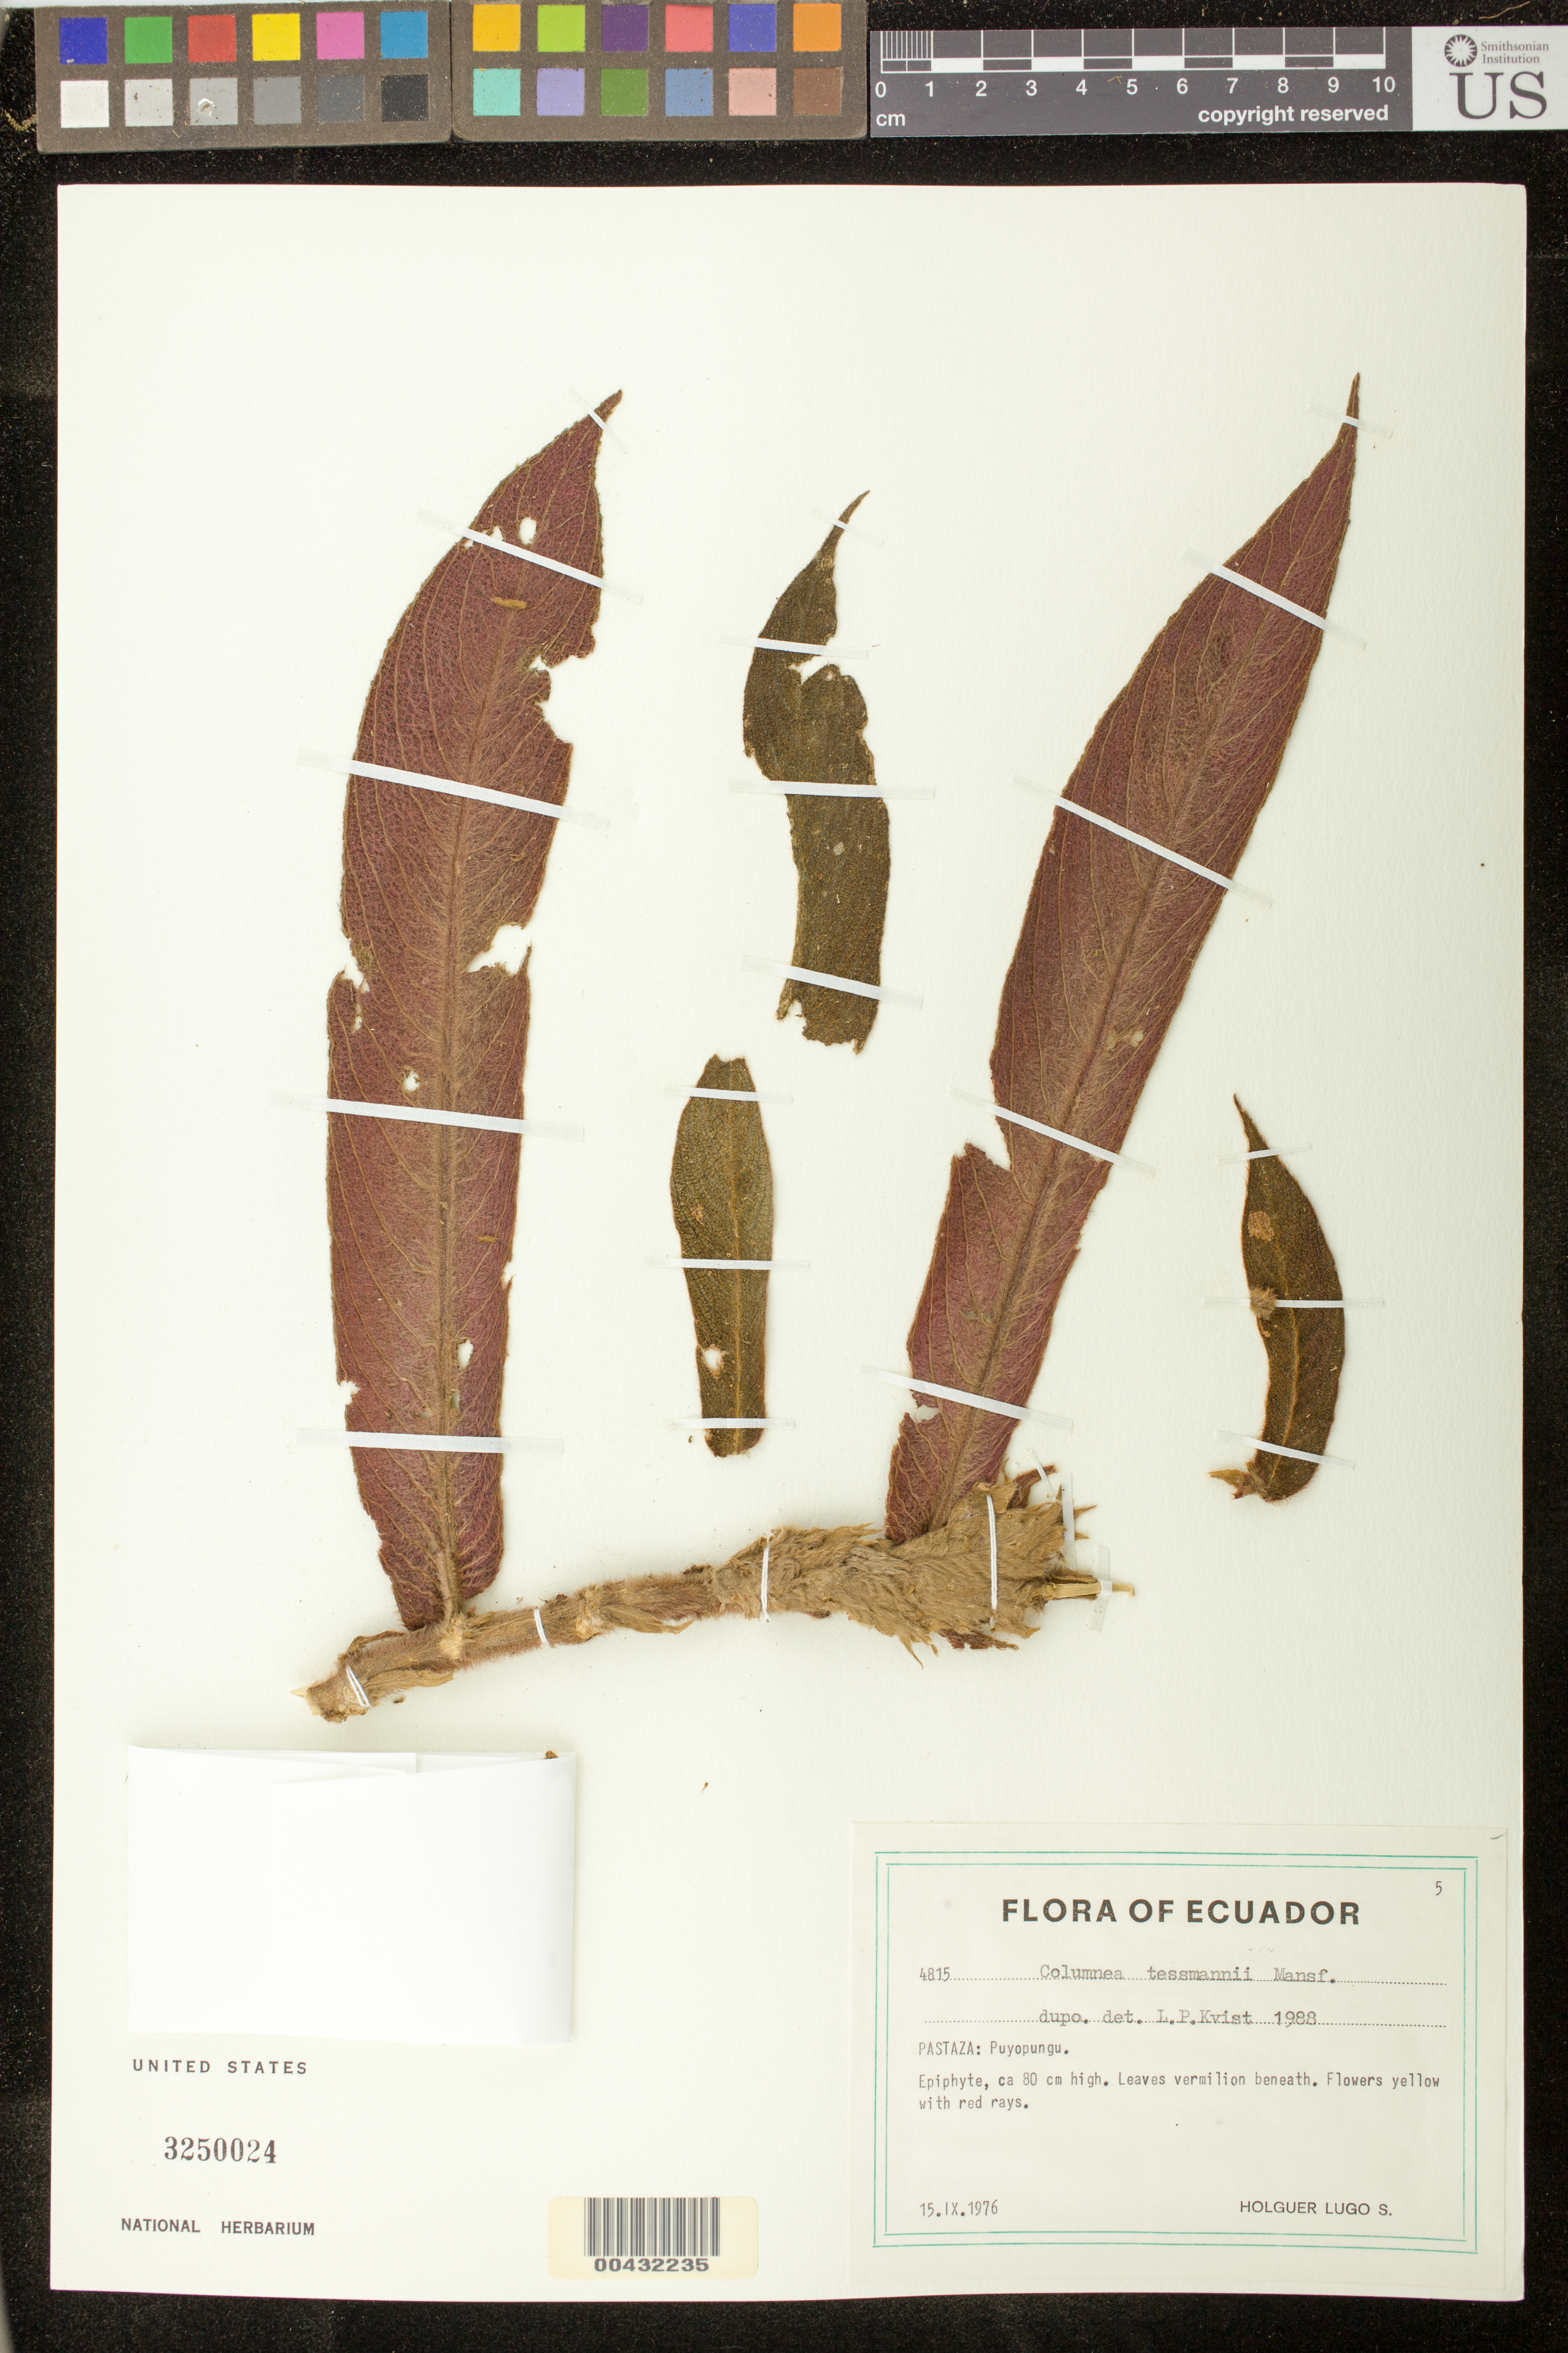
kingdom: Plantae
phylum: Tracheophyta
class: Magnoliopsida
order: Lamiales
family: Gesneriaceae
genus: Columnea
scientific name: Columnea tessmannii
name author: Mansf.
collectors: H. Lugo S.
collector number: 4815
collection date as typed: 15 Sep 1976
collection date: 1976-09-15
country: Ecuador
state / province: Pastaza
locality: Puyopungu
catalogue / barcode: US 3250024